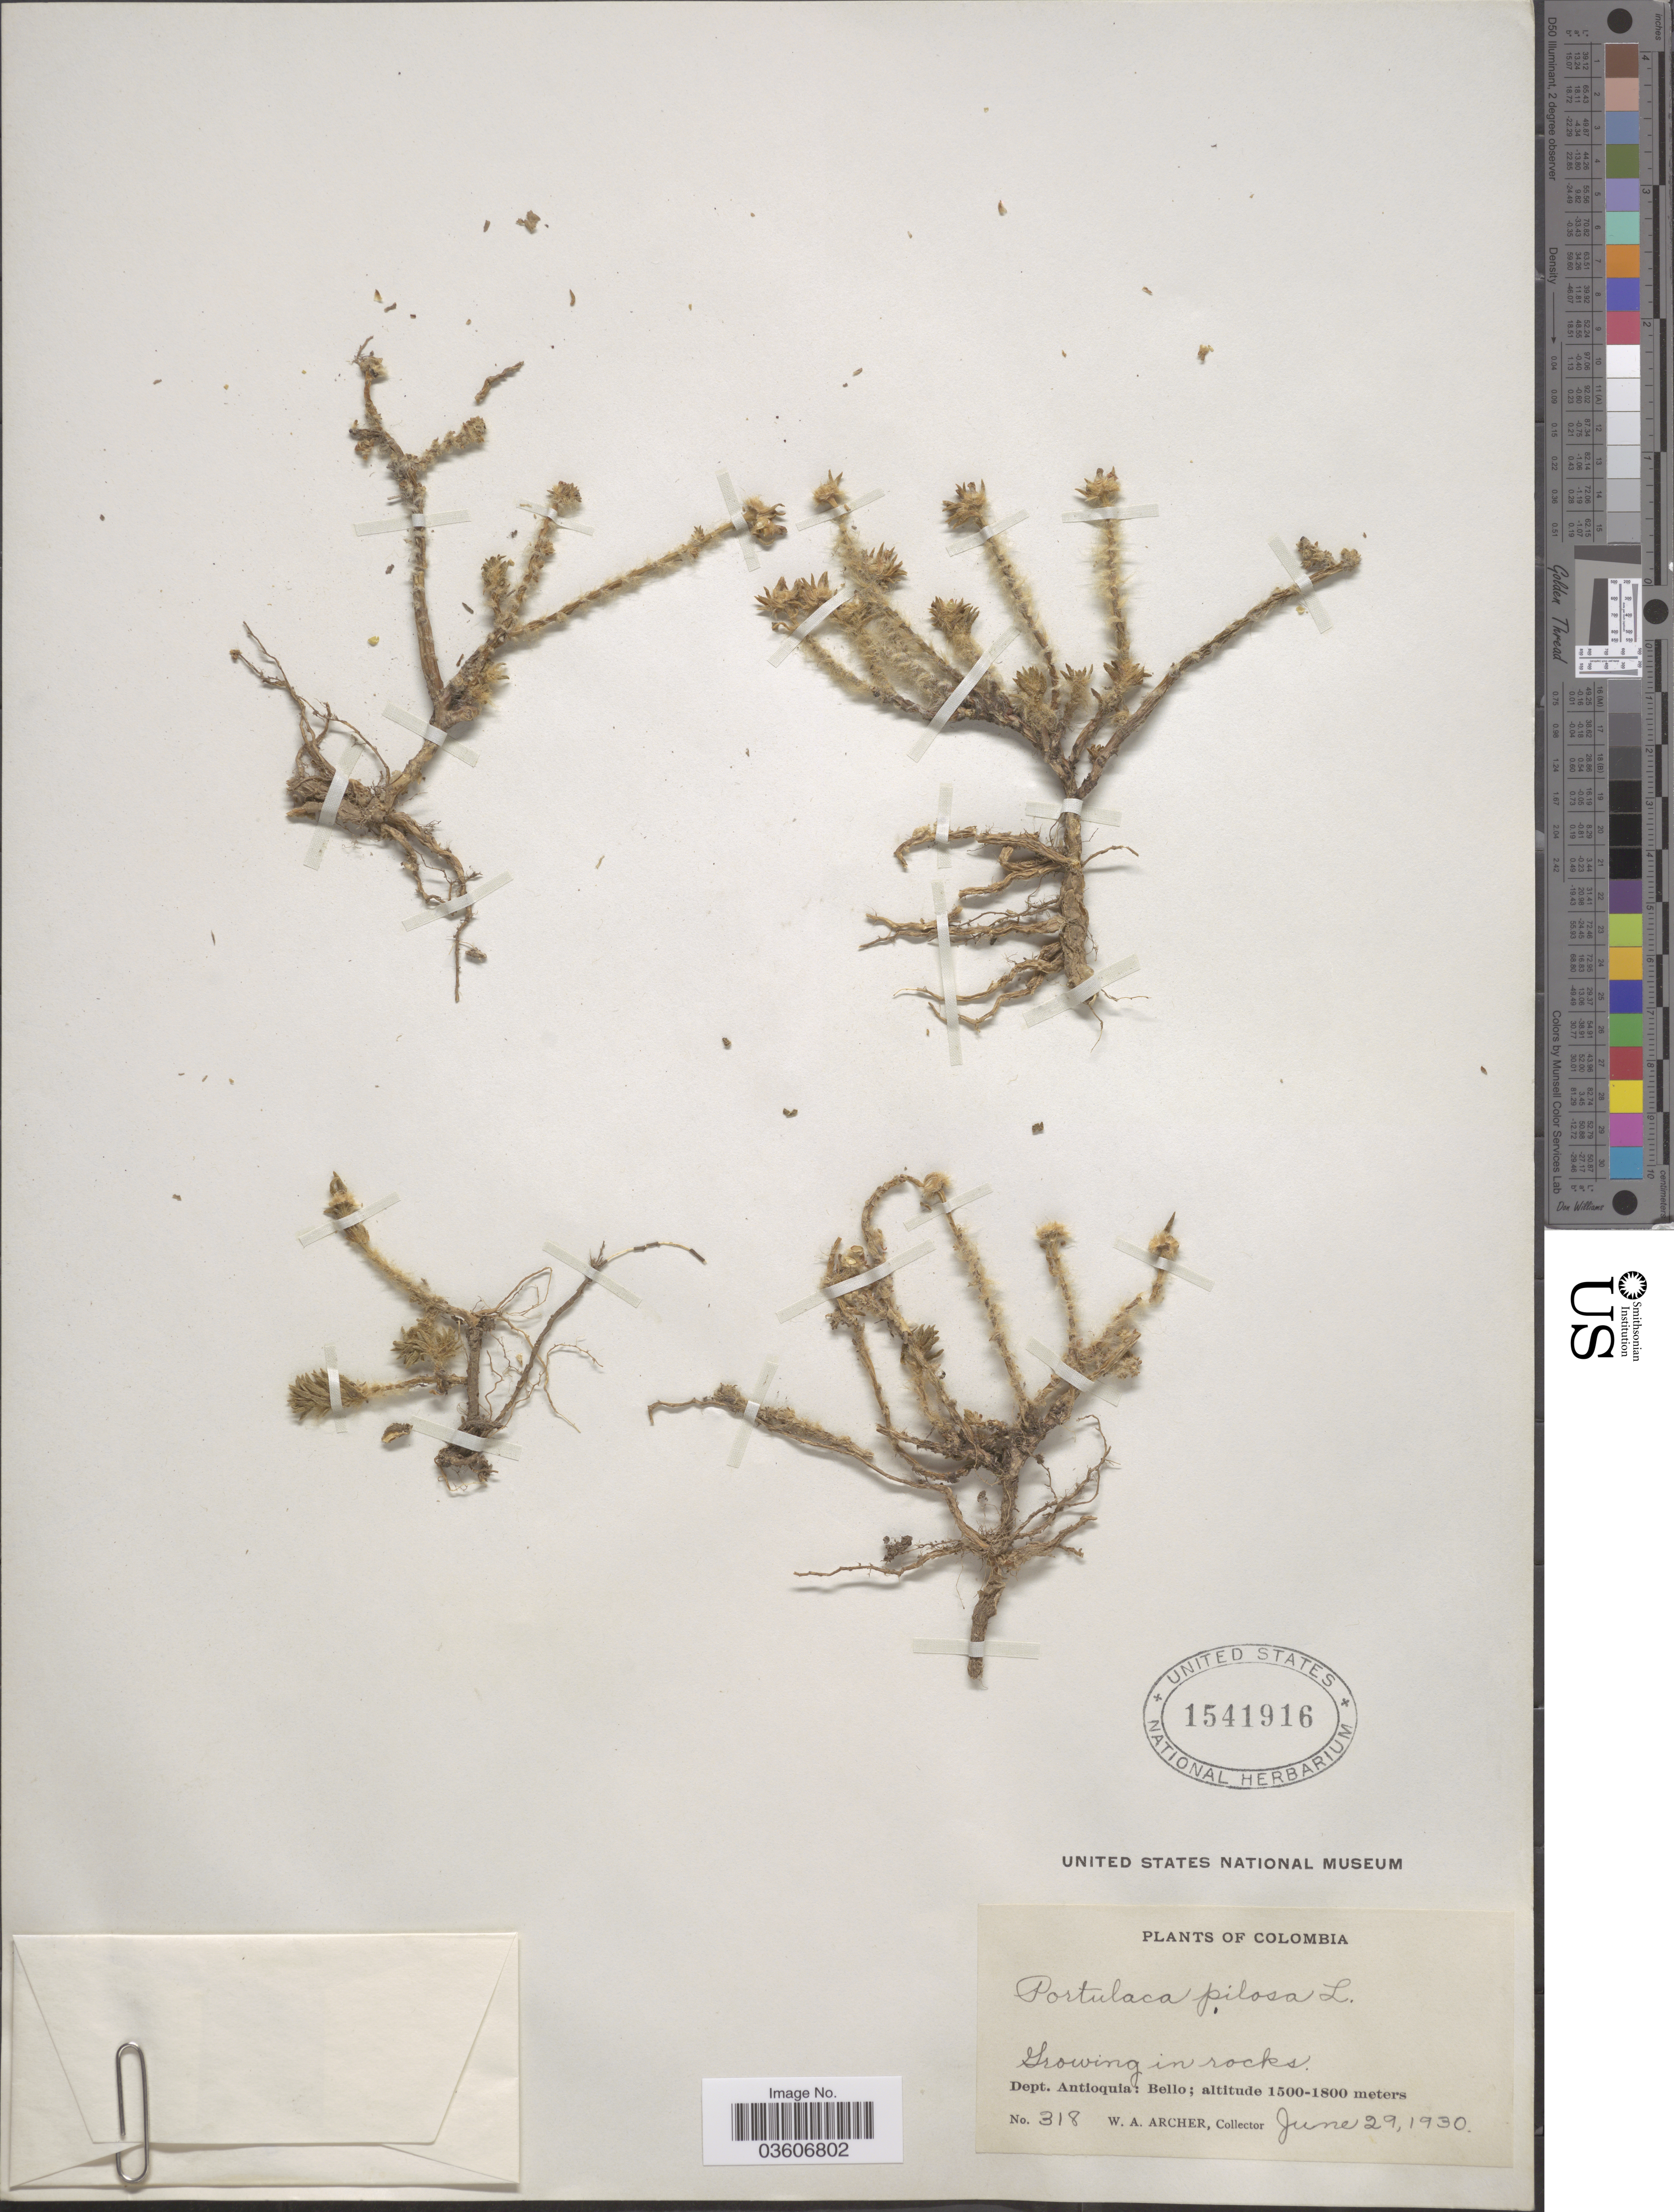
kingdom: Plantae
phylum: Tracheophyta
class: Magnoliopsida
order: Caryophyllales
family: Portulacaceae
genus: Portulaca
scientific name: Portulaca pilosa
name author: L.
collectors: W. Archer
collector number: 318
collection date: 1930-06-29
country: Colombia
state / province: Antioquia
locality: Dept. Antioquia: Bello.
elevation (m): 1500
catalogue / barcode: US 1541916